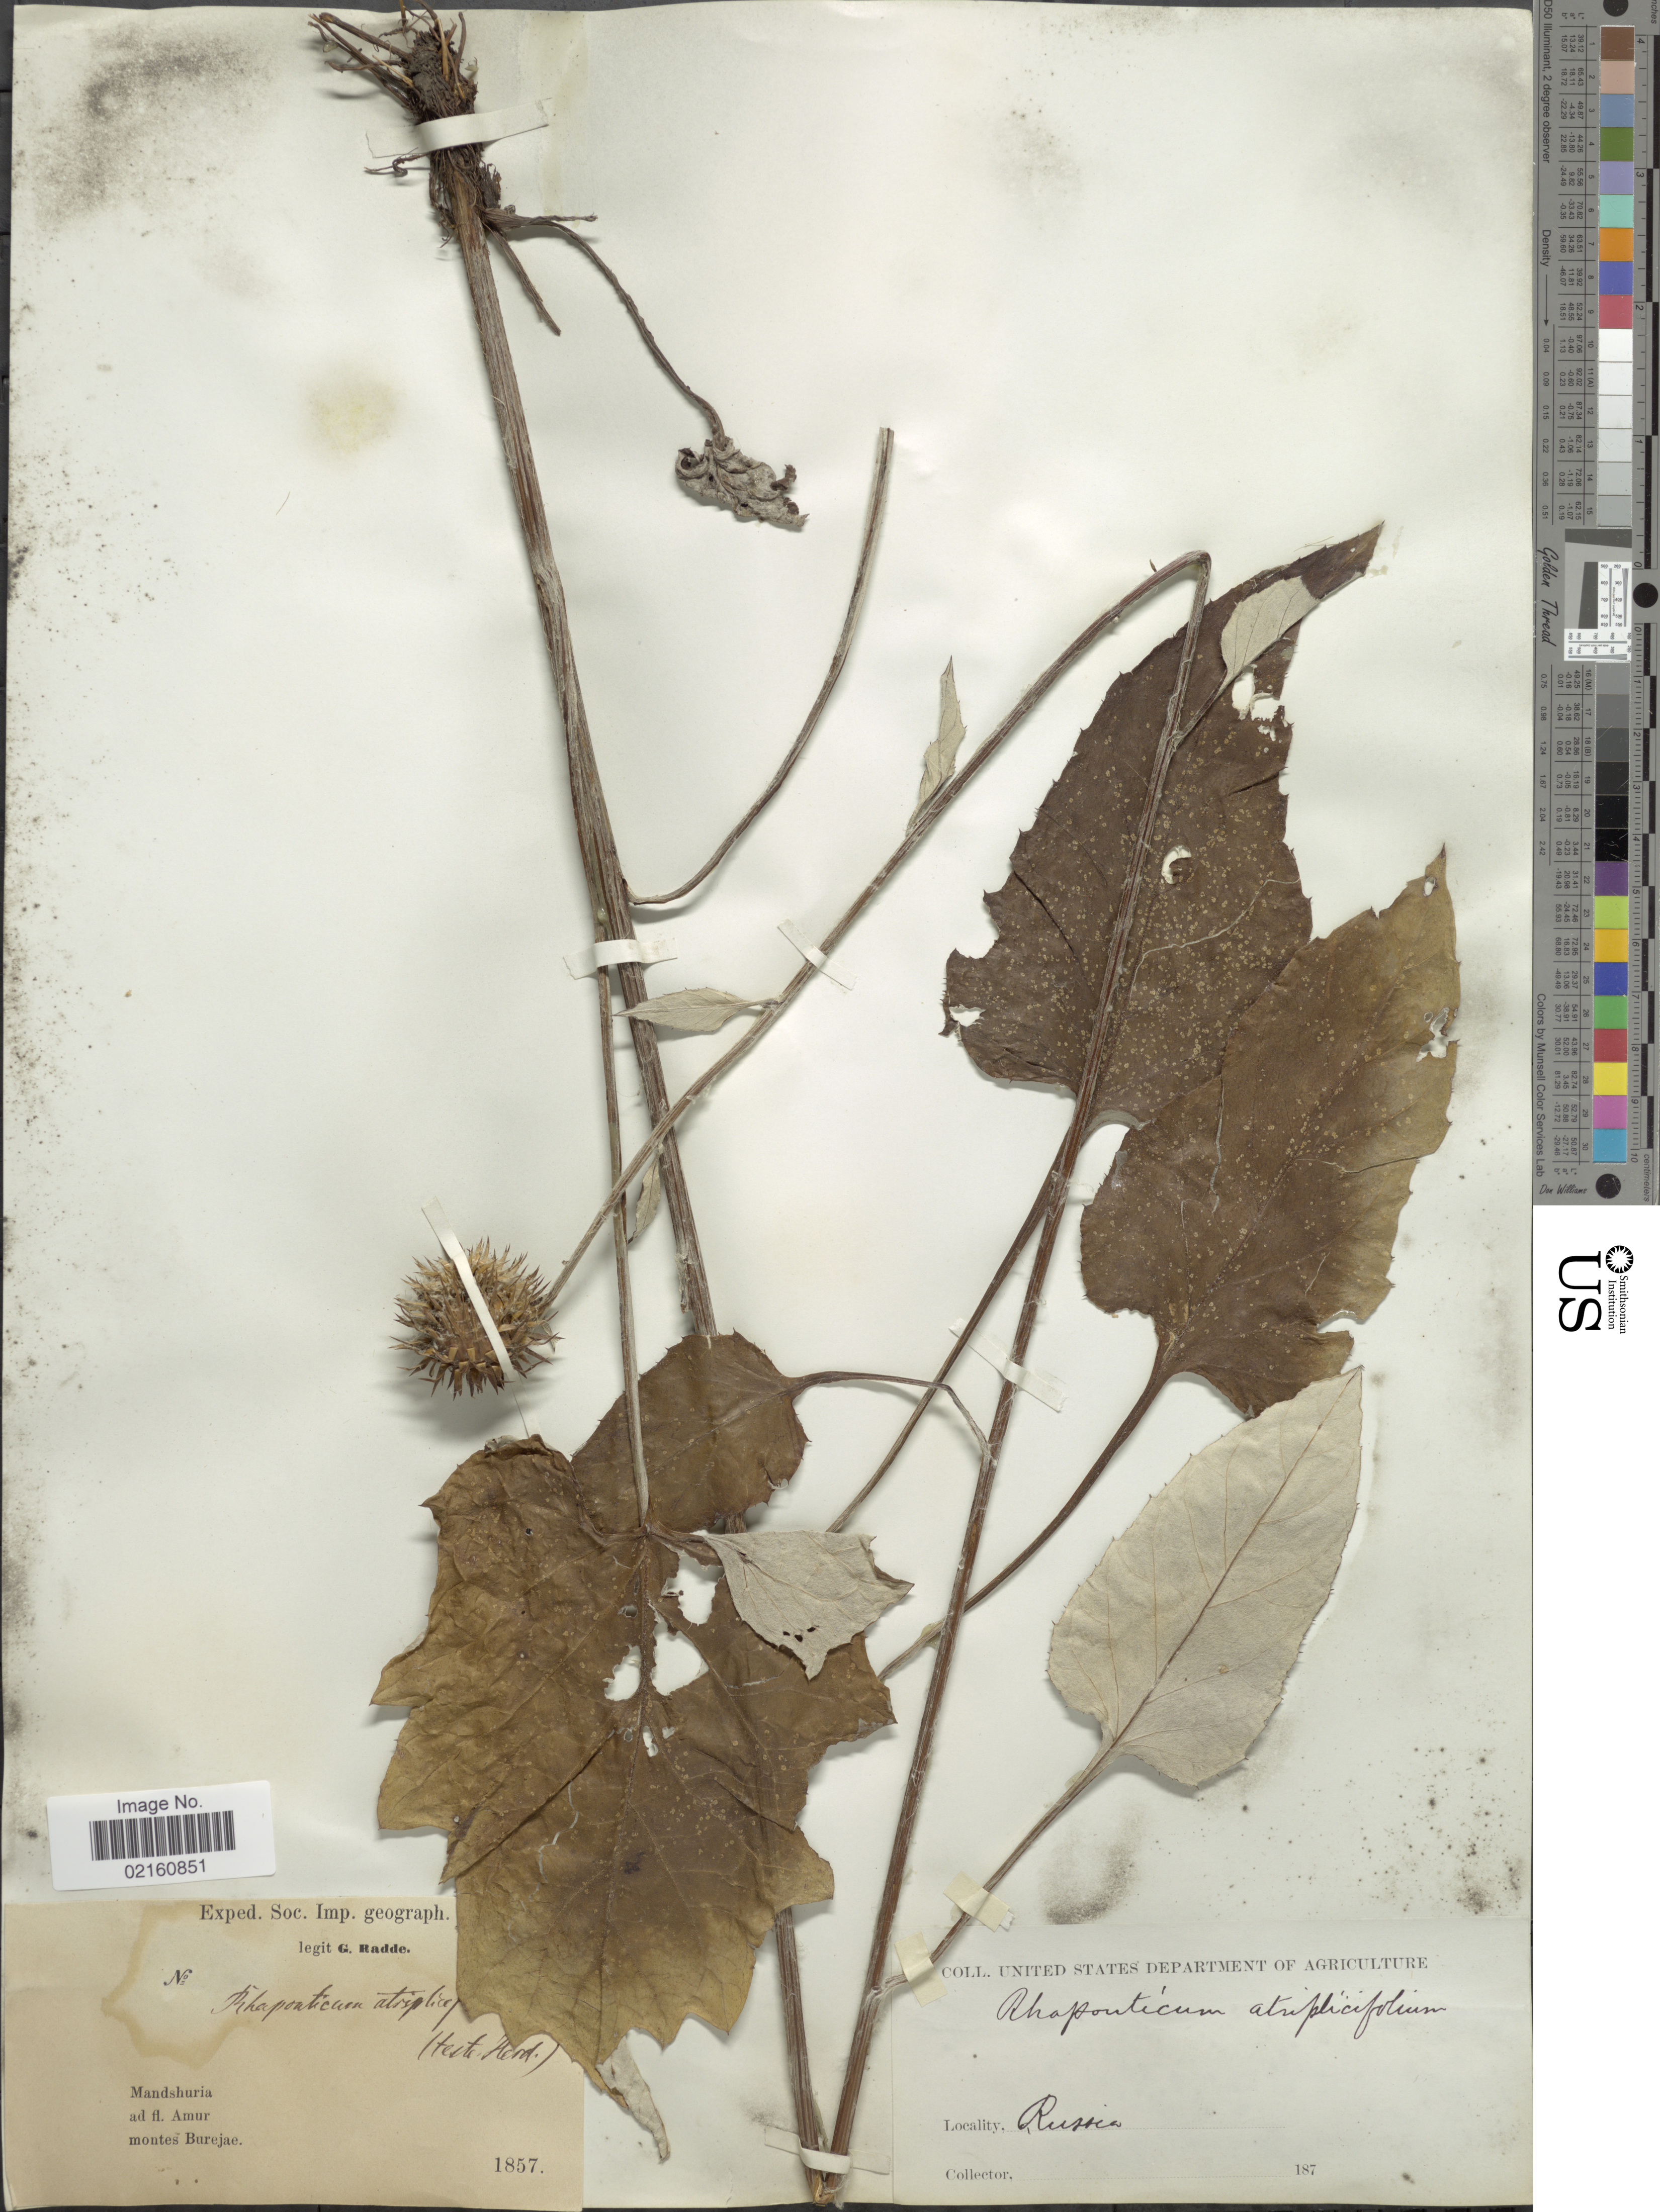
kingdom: Plantae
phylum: Tracheophyta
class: Magnoliopsida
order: Asterales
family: Asteraceae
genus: Synurus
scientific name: Synurus deltoides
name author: (Aiton) Nakai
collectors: G. F. R. J. von Radde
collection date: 1857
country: Russian Federation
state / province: Amur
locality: Russia, Mandshuria, montes Burejae